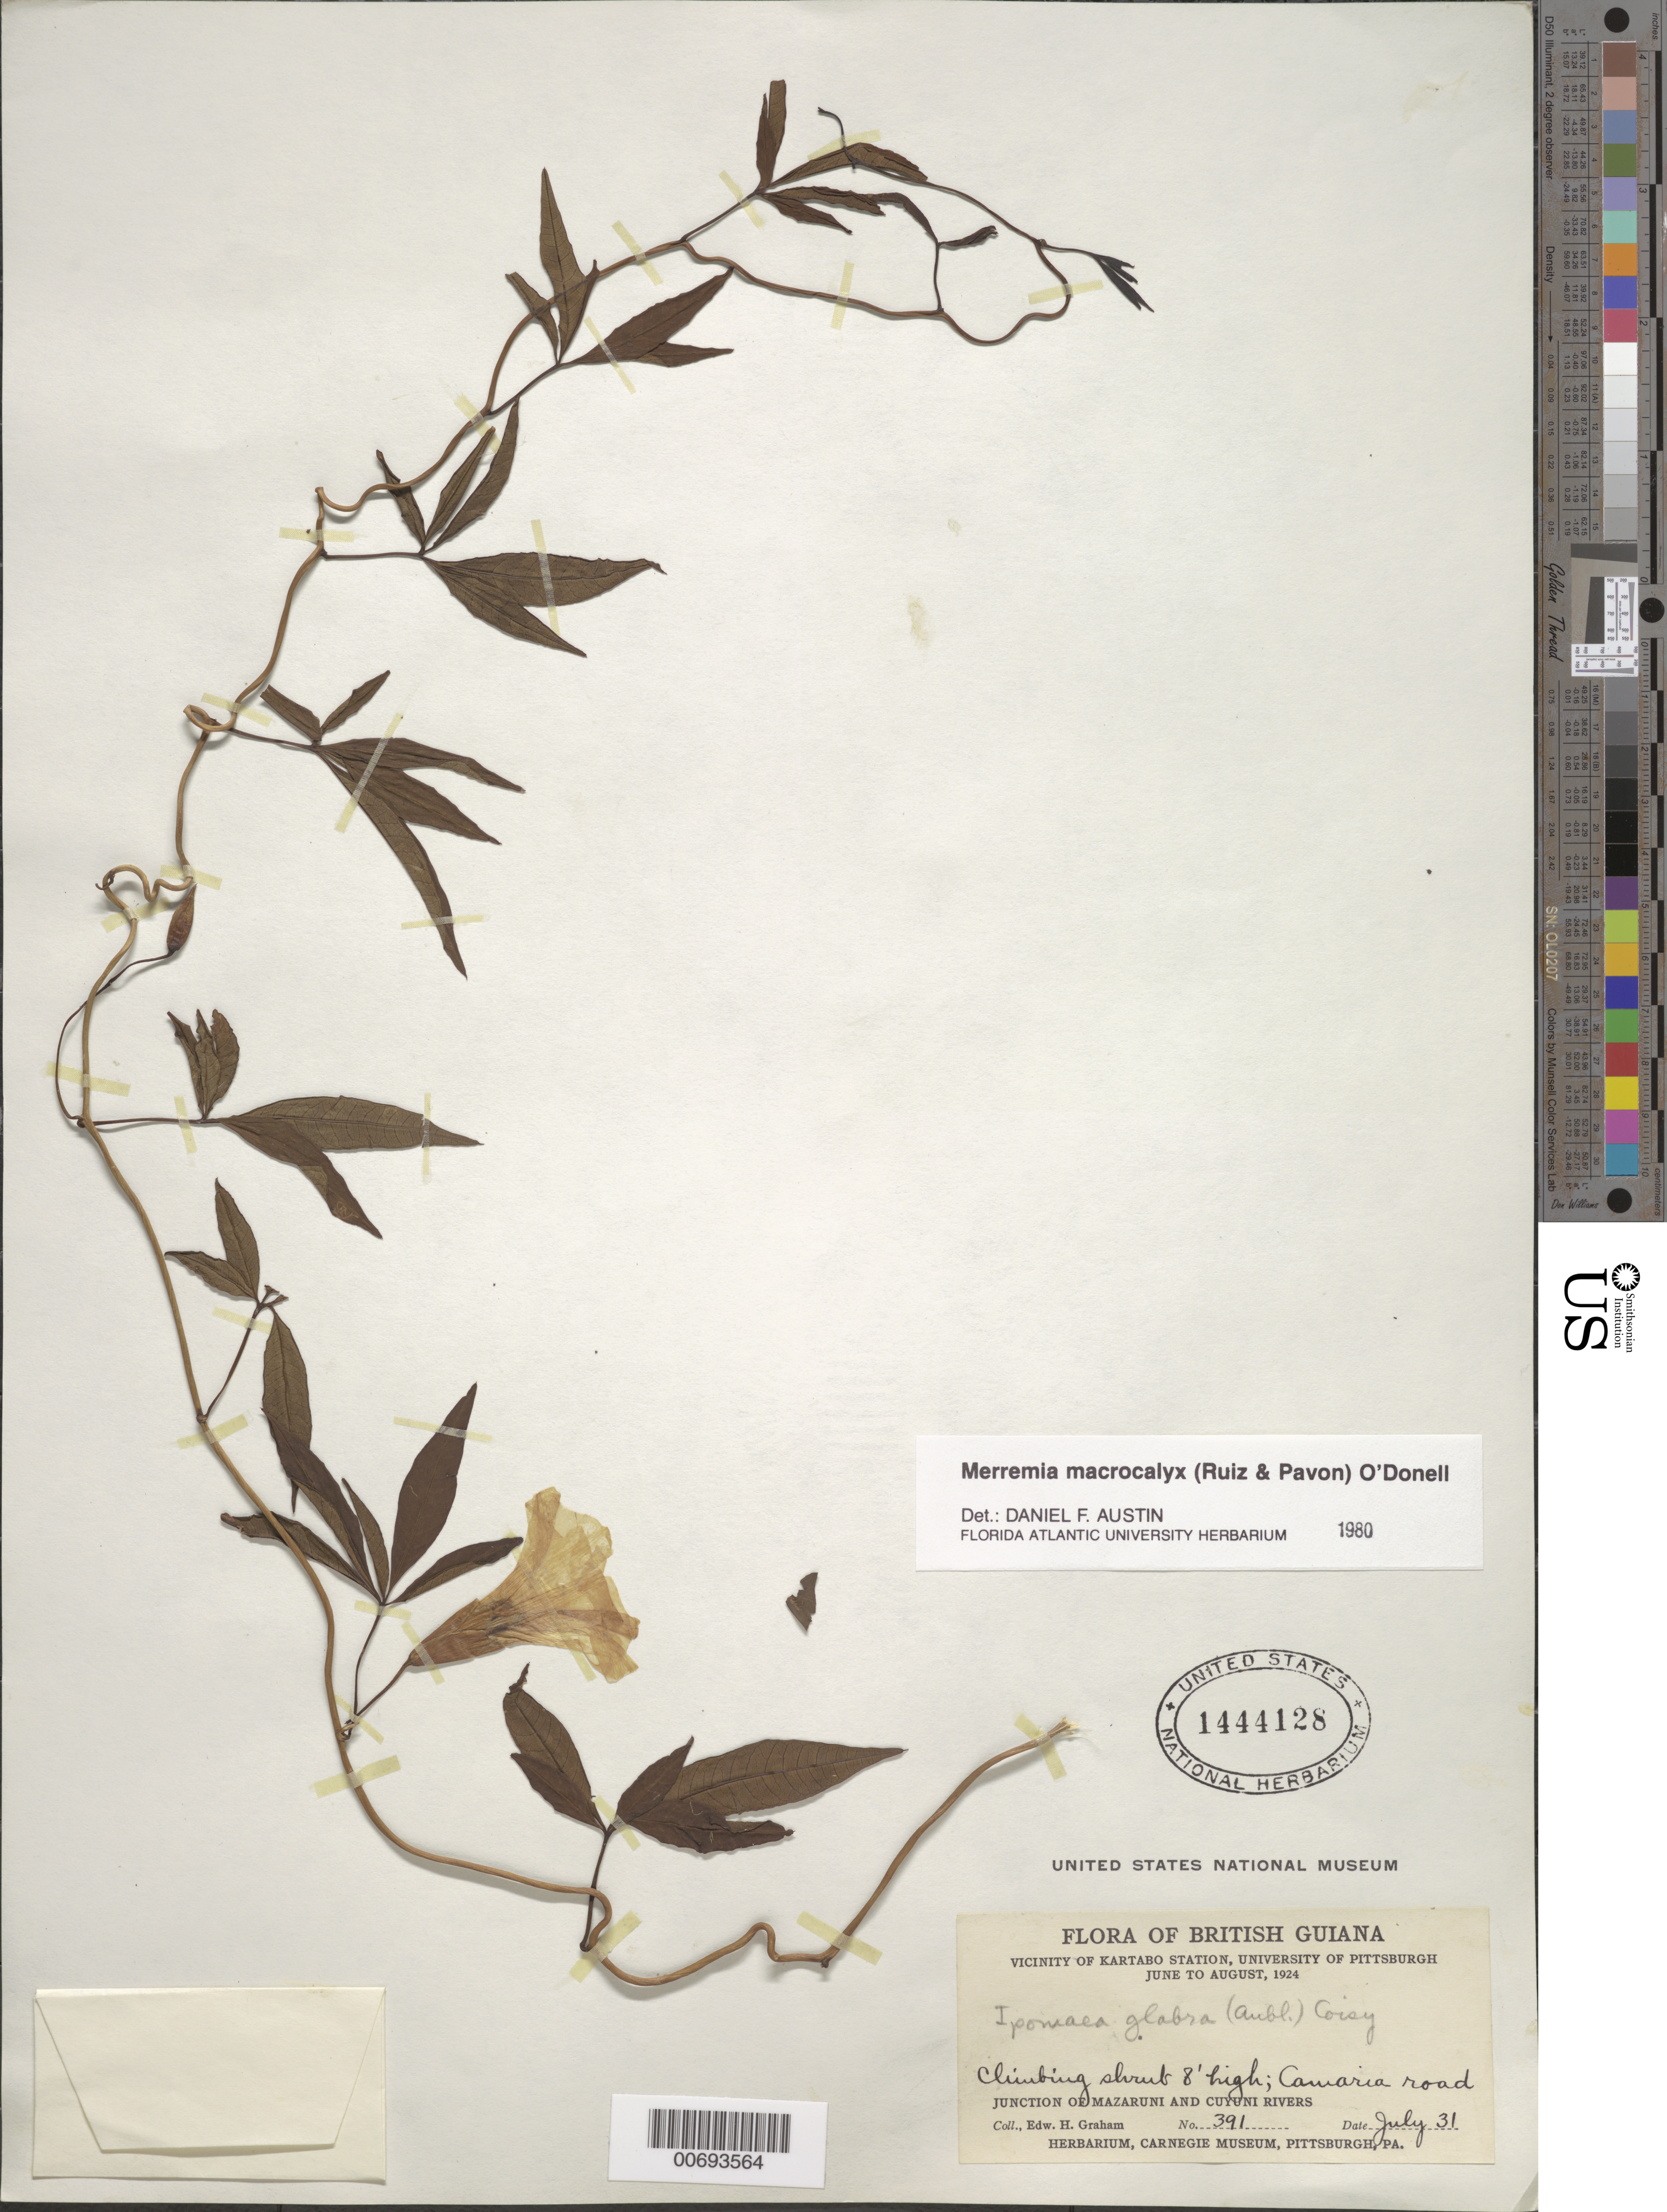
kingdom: Plantae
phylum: Tracheophyta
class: Magnoliopsida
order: Solanales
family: Convolvulaceae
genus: Distimake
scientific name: Distimake macrocalyx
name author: (Ruiz & Pav.) A. R. Simões & Staples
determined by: Strong, Mark T., (BOT), Smithsonian Institution - National Museum of Natural History (UNITED STATES)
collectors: E. H. Graham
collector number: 391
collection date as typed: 31-Jul-24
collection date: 1924-07-31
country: Guyana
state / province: Cuyuni-Mazaruni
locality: Kartabo Station vic., Camaria Road, junction of Mazaruni and Cuyuni Rivers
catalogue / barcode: US 1444128